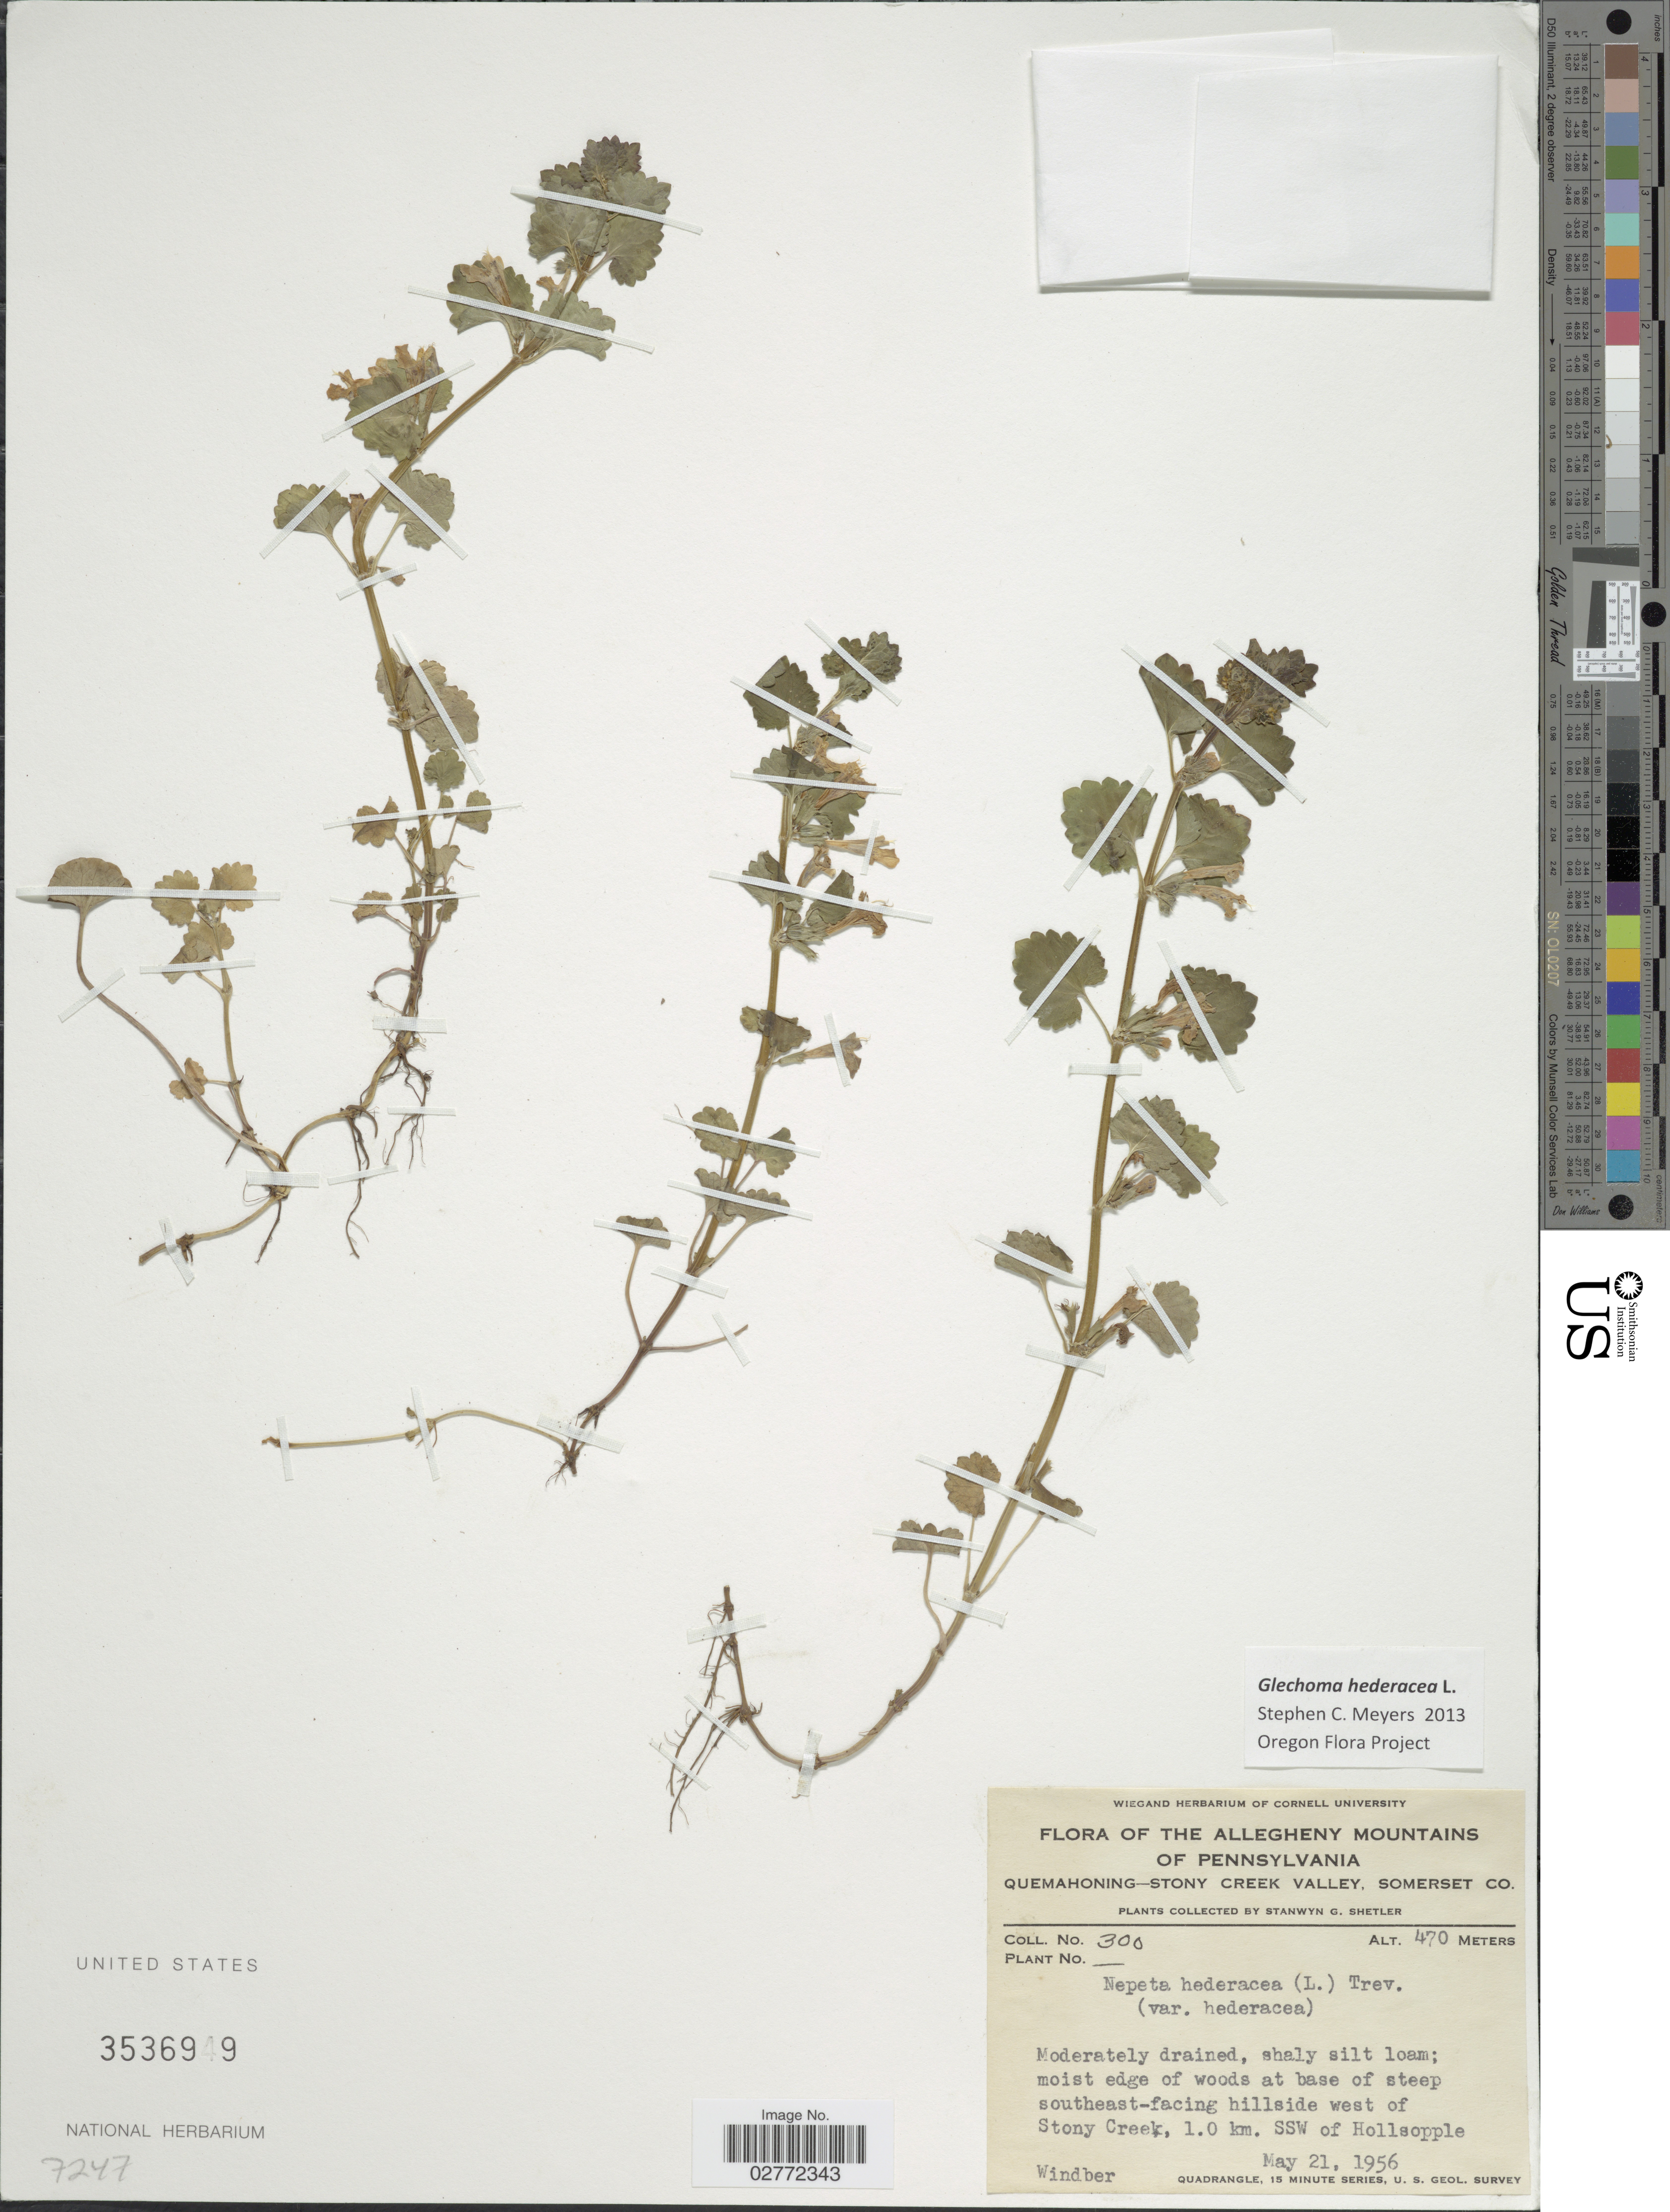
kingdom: Plantae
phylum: Tracheophyta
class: Magnoliopsida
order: Lamiales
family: Lamiaceae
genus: Glechoma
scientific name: Glechoma hederacea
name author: L.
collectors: S. Shetler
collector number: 300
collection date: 1956-05-21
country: United States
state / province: Pennsylvania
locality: The Allegheny Mountains of Pennsylvania. Quemahoning-Stony creek valley, Somerset Co. Moist edge of woods at base of steep southeast-facing hillside west of Stony Creek, 1.0 km. SSW of Hollsopple. Windber.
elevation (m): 470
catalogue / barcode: US 3536949